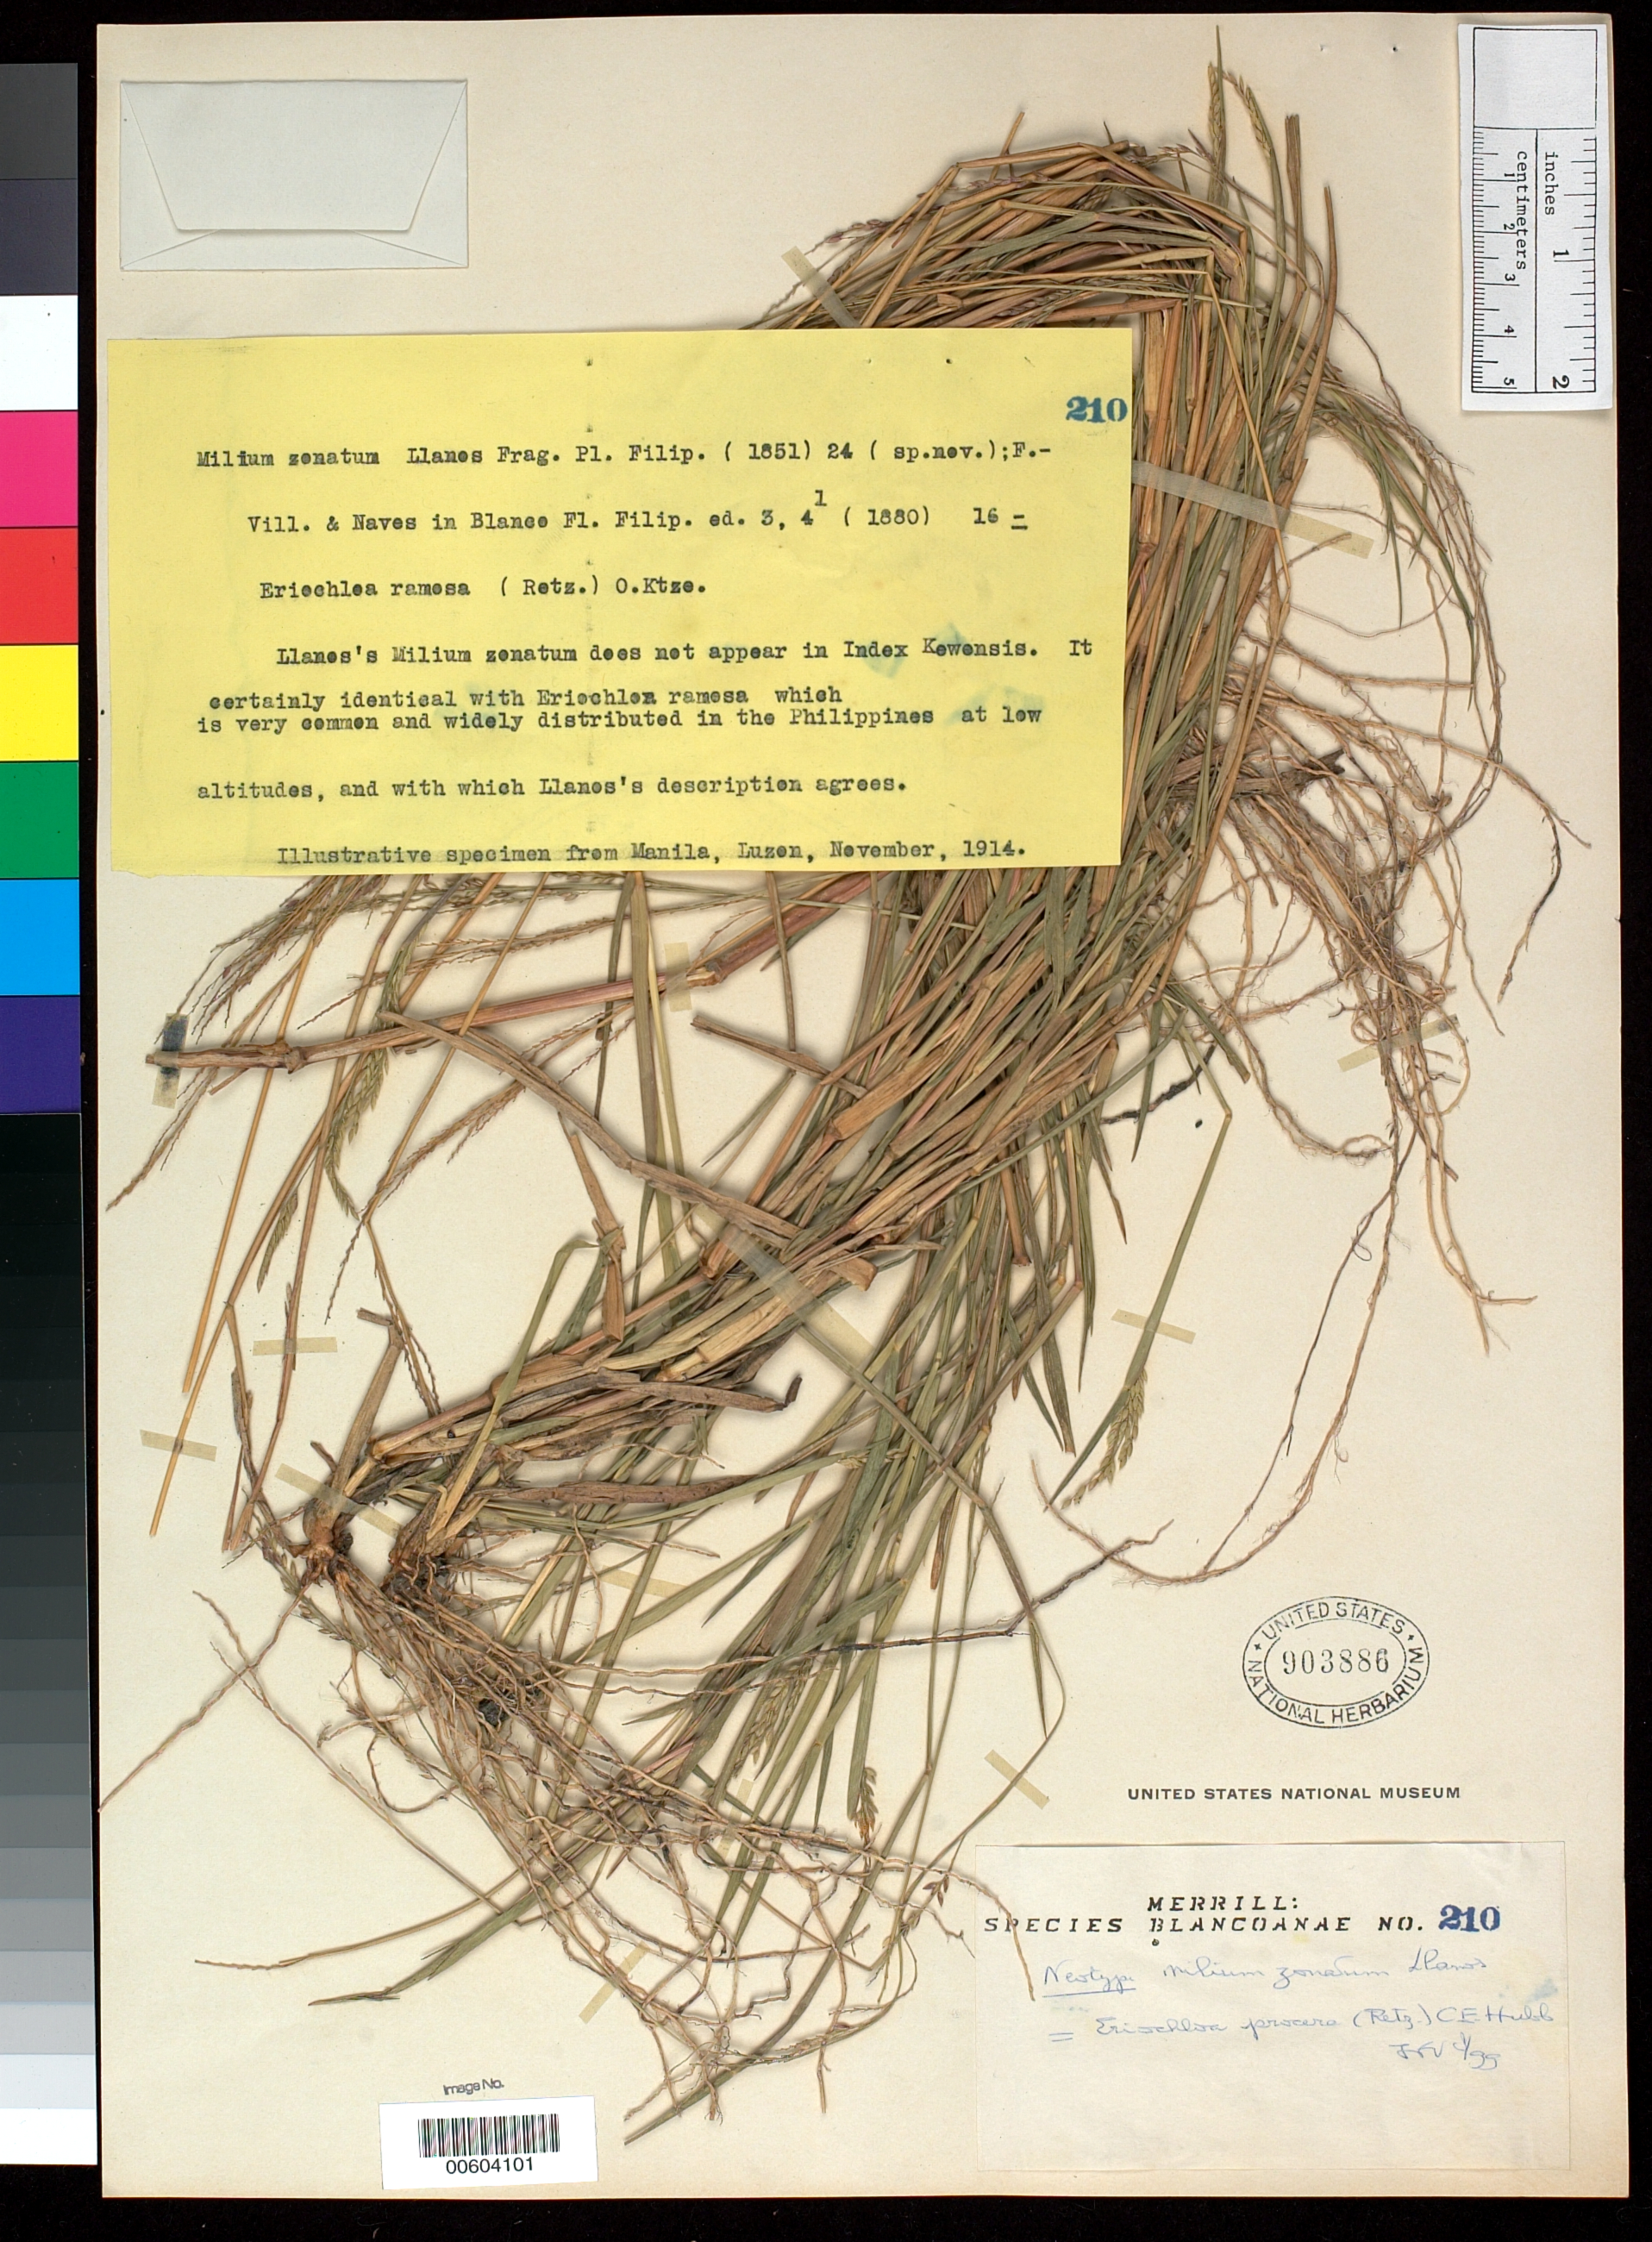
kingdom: Plantae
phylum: Tracheophyta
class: Liliopsida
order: Poales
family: Poaceae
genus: Milium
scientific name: Milium zonatum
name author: Llanos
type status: Neotype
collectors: E. D. Merrill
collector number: Sp. Blancoan. 0210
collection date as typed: Nov 1914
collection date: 1914-11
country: Philippines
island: Luzon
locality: Manila.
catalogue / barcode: US 903886